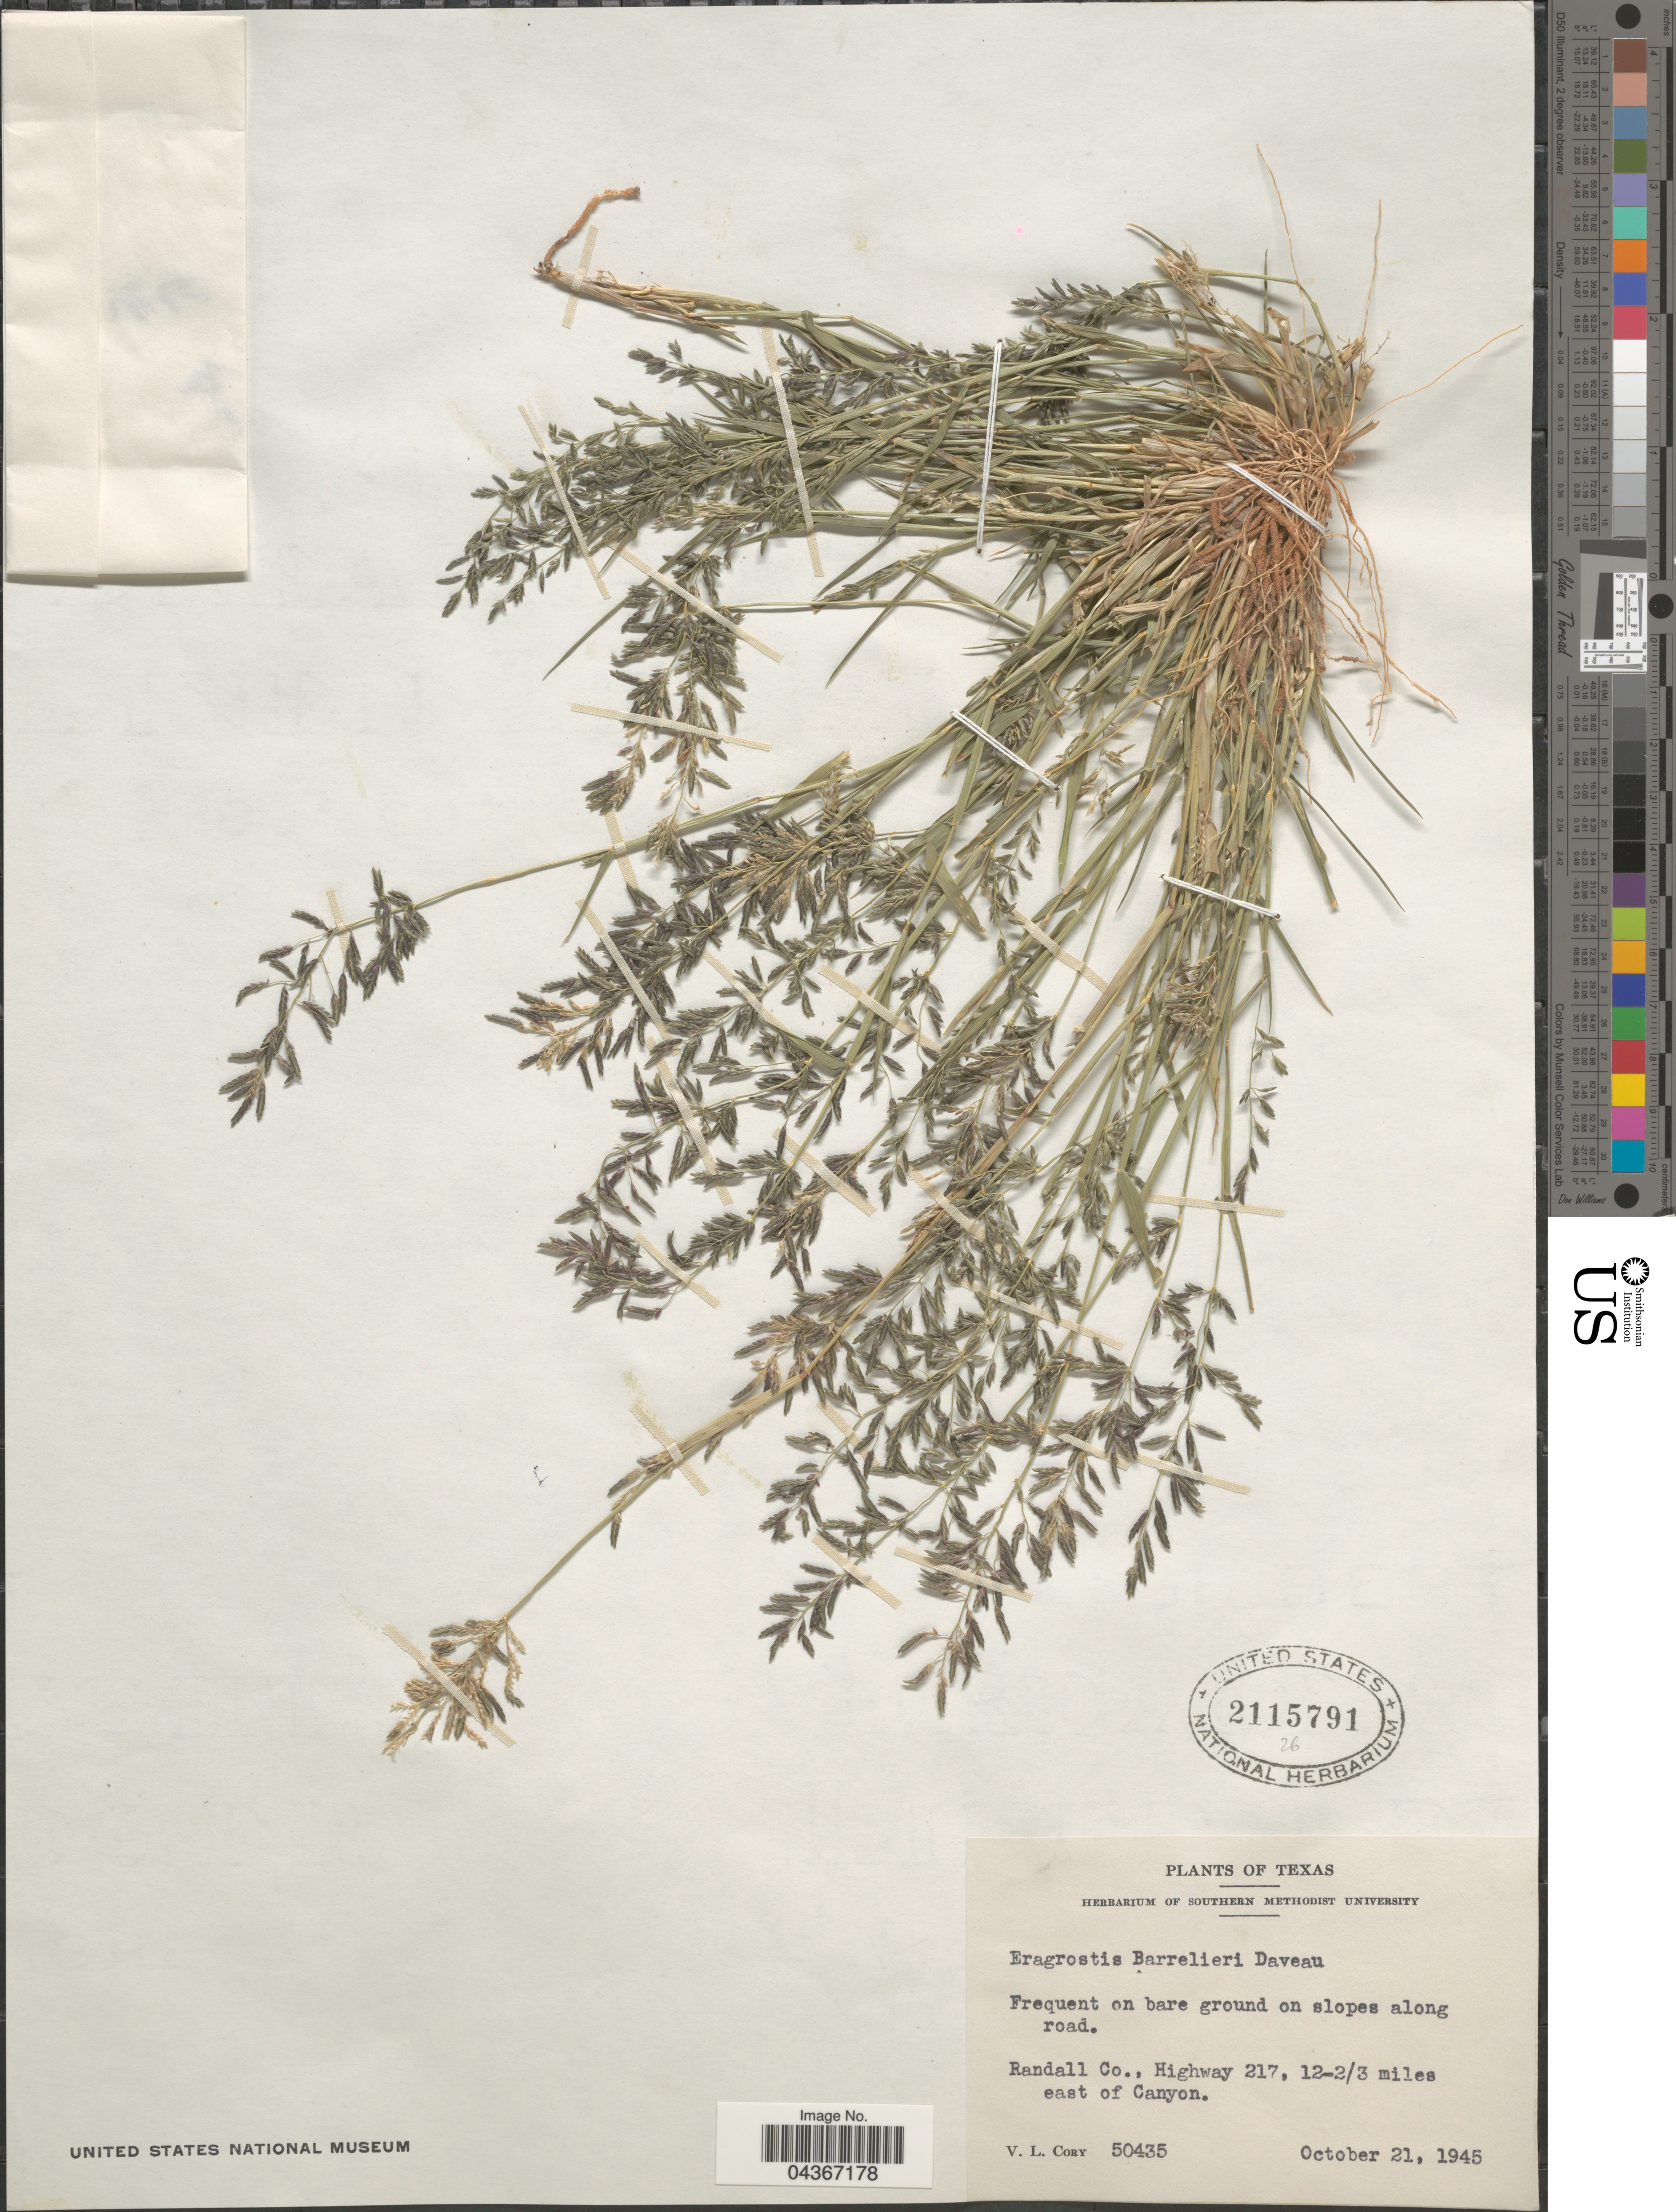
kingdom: Plantae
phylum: Tracheophyta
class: Liliopsida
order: Poales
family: Poaceae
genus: Eragrostis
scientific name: Eragrostis barrelieri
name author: Daveau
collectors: V. Cory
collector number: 50435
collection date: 1945-10-21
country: United States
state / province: Texas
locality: On slopes along road. Randall Co., Highway 217, 12-2/3 miles east of Canyon.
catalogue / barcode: US 2115791